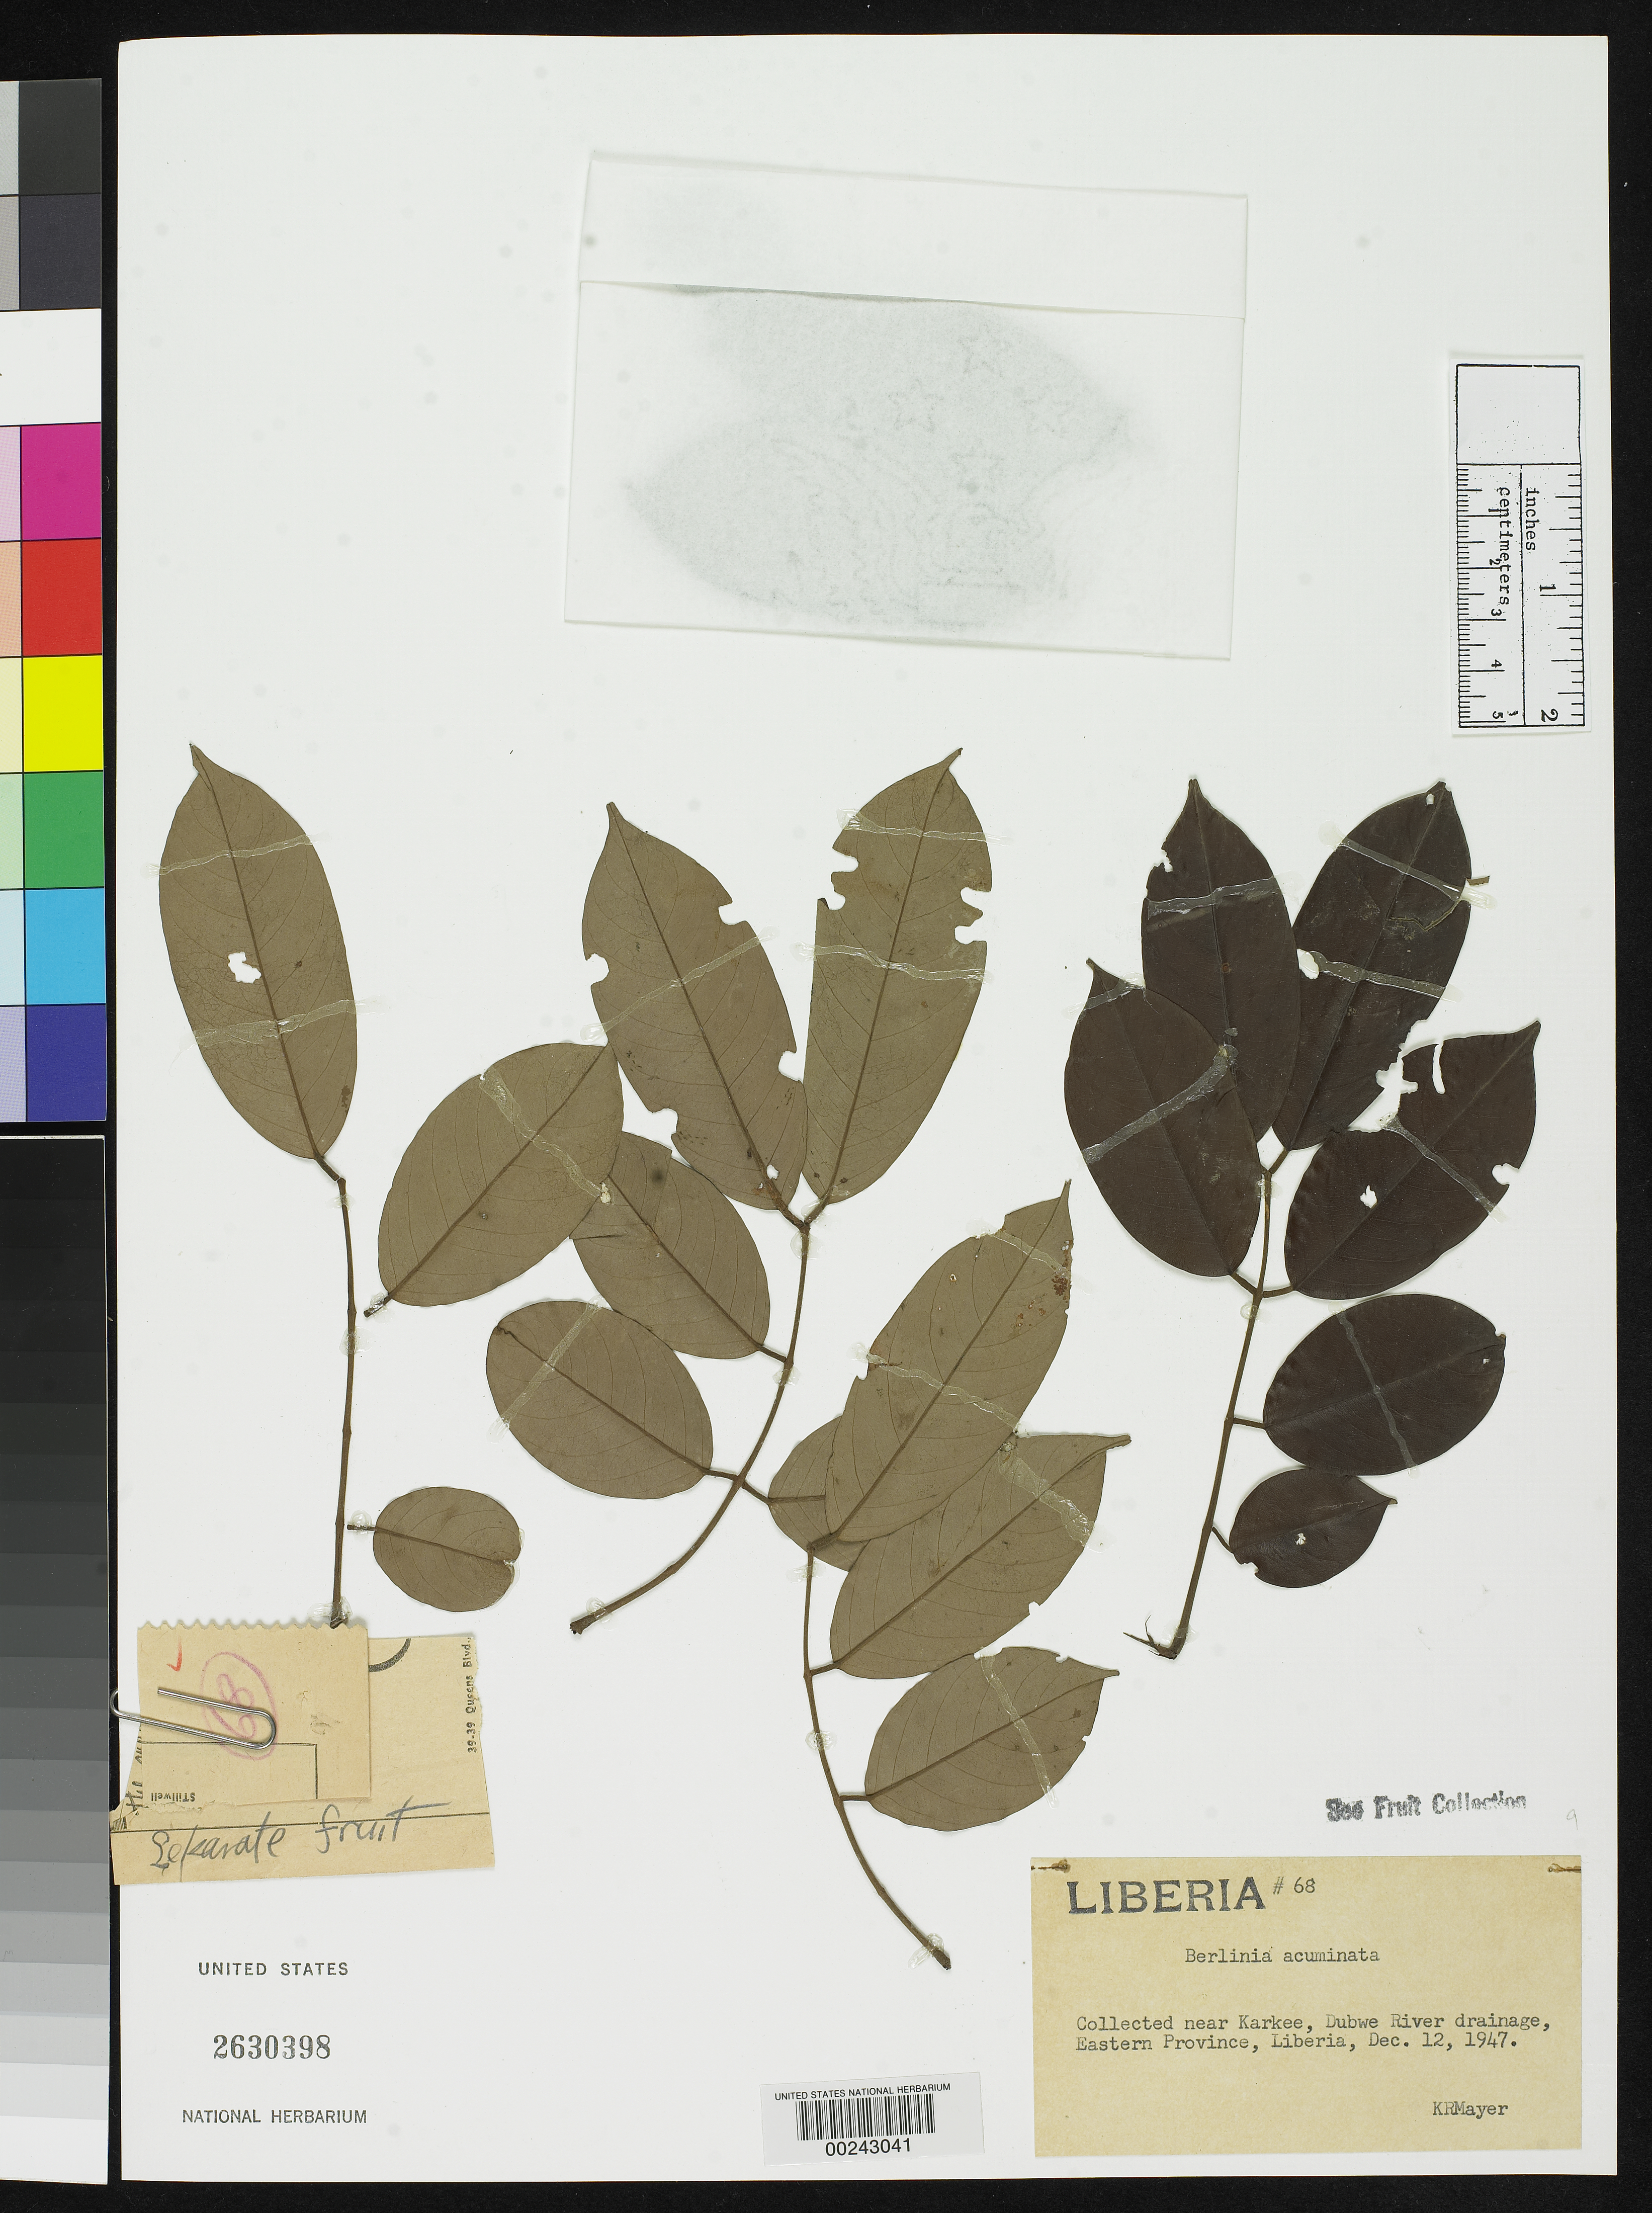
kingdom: Plantae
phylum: Tracheophyta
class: Magnoliopsida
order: Fabales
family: Fabaceae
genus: Berlinia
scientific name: Berlinia acuminata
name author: Sol. ex Hook. f. & Benth.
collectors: K. R. Mayer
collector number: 68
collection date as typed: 12 Dec 1947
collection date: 1947-12-12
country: Liberia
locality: Near Karkee, Dubwe River drainage, eastern province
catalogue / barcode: US 2630398